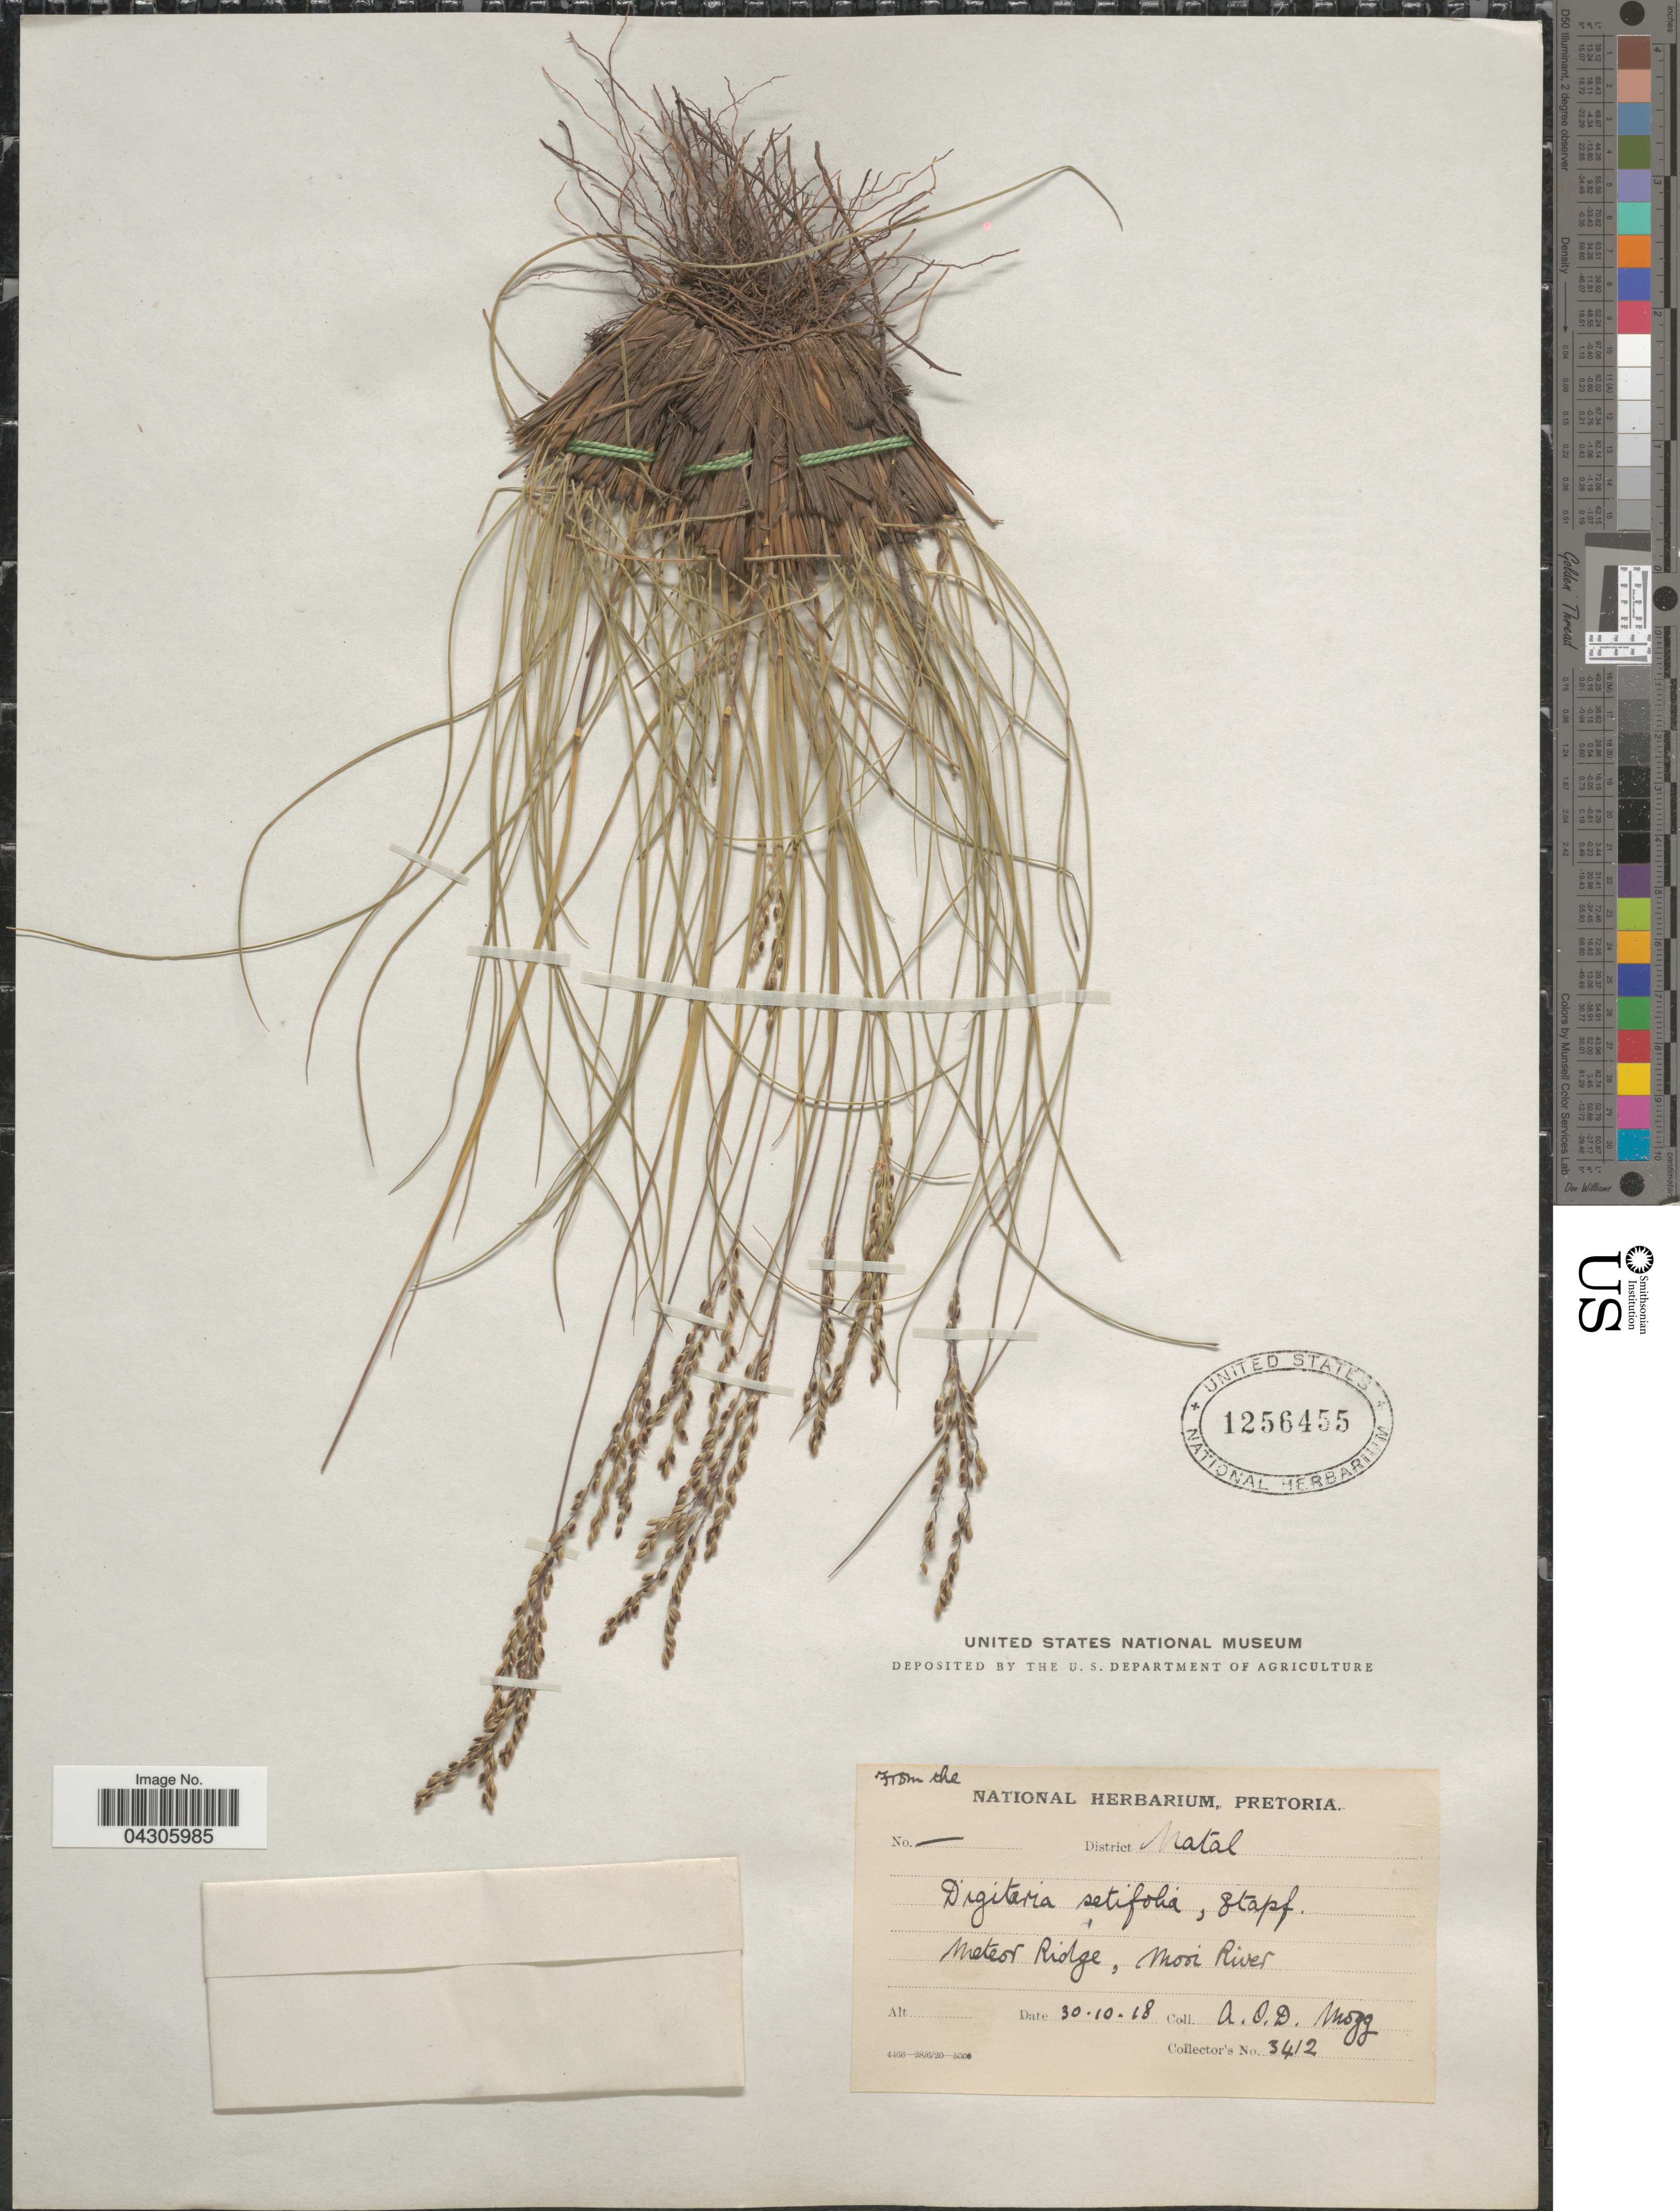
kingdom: Plantae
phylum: Tracheophyta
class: Liliopsida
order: Poales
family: Poaceae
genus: Digitaria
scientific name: Digitaria setifolia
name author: Stapf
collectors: A. O. Mogg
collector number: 3412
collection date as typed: Transcribed d/m/y: 30/10/18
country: South Africa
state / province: KwaZulu-Natal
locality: District Natal. Meteor Ridge, Mooi River.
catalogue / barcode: US 1256455